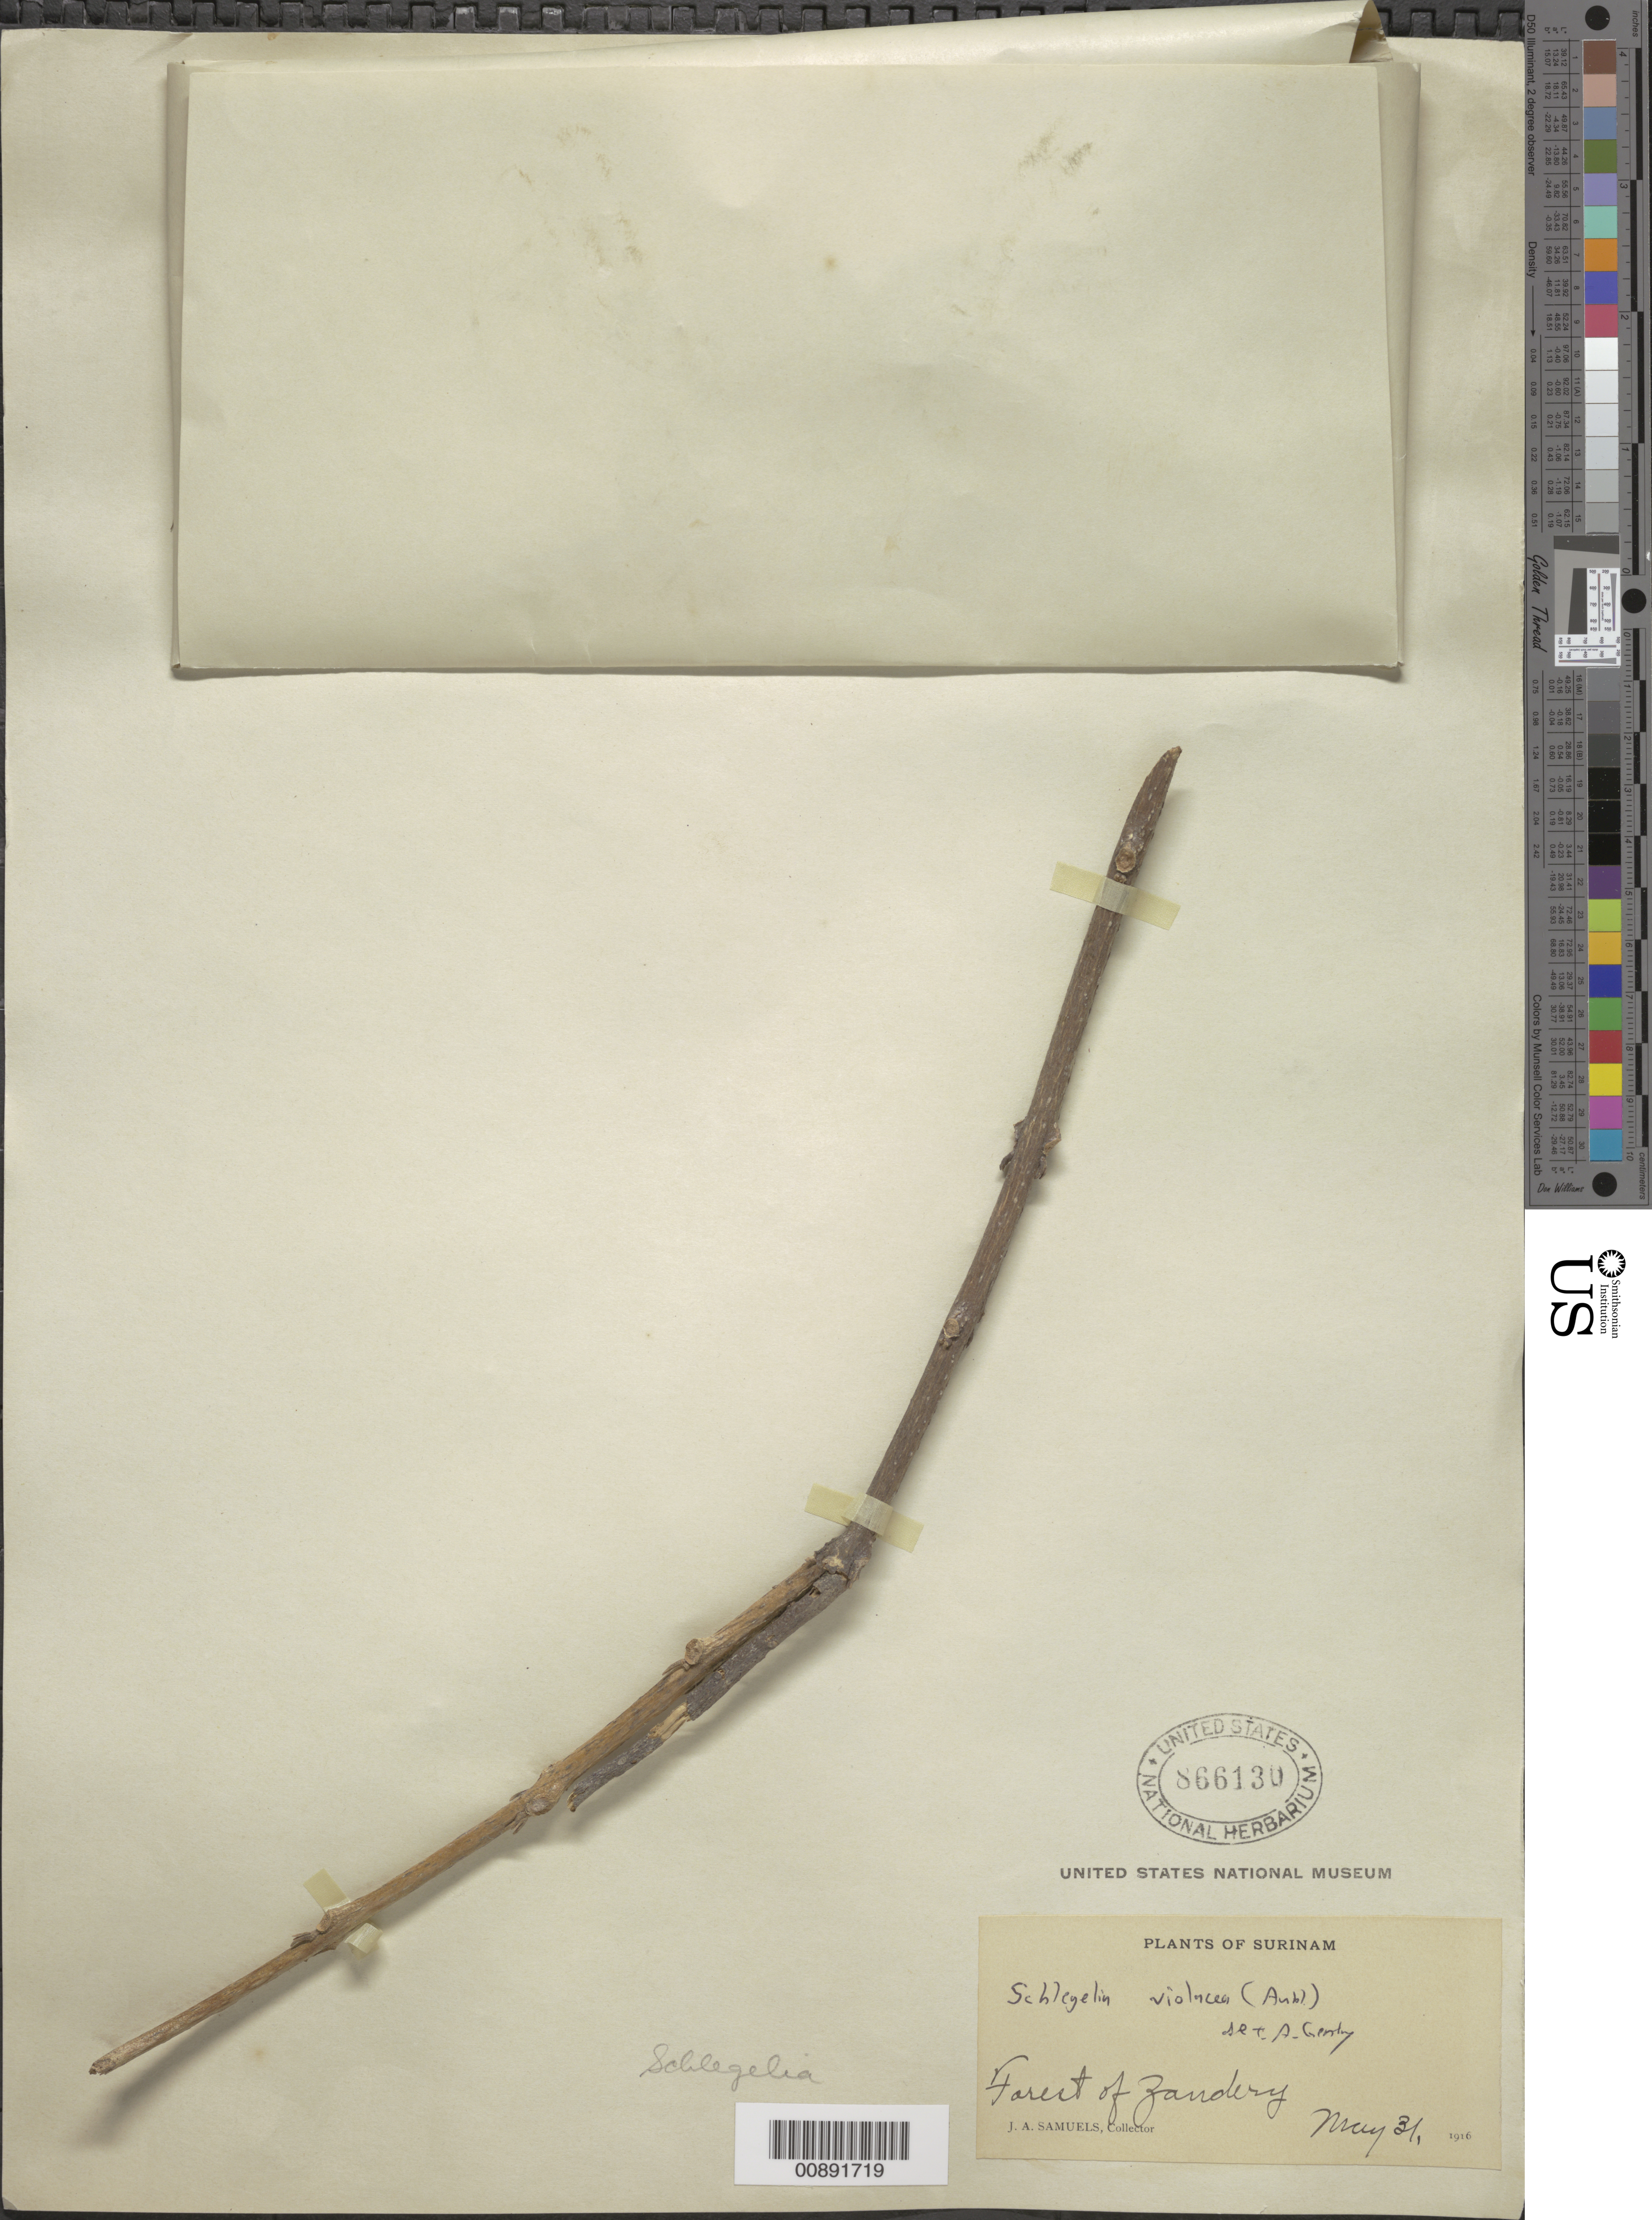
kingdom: Plantae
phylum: Tracheophyta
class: Magnoliopsida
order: Lamiales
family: Schlegeliaceae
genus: Schlegelia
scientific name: Schlegelia violacea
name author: (Aubl.) Griseb.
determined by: Gentry, A. H.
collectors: J. A. Samuels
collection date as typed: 31-May-16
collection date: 1916-05-31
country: Suriname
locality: Forest of Zandery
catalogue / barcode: US 866130